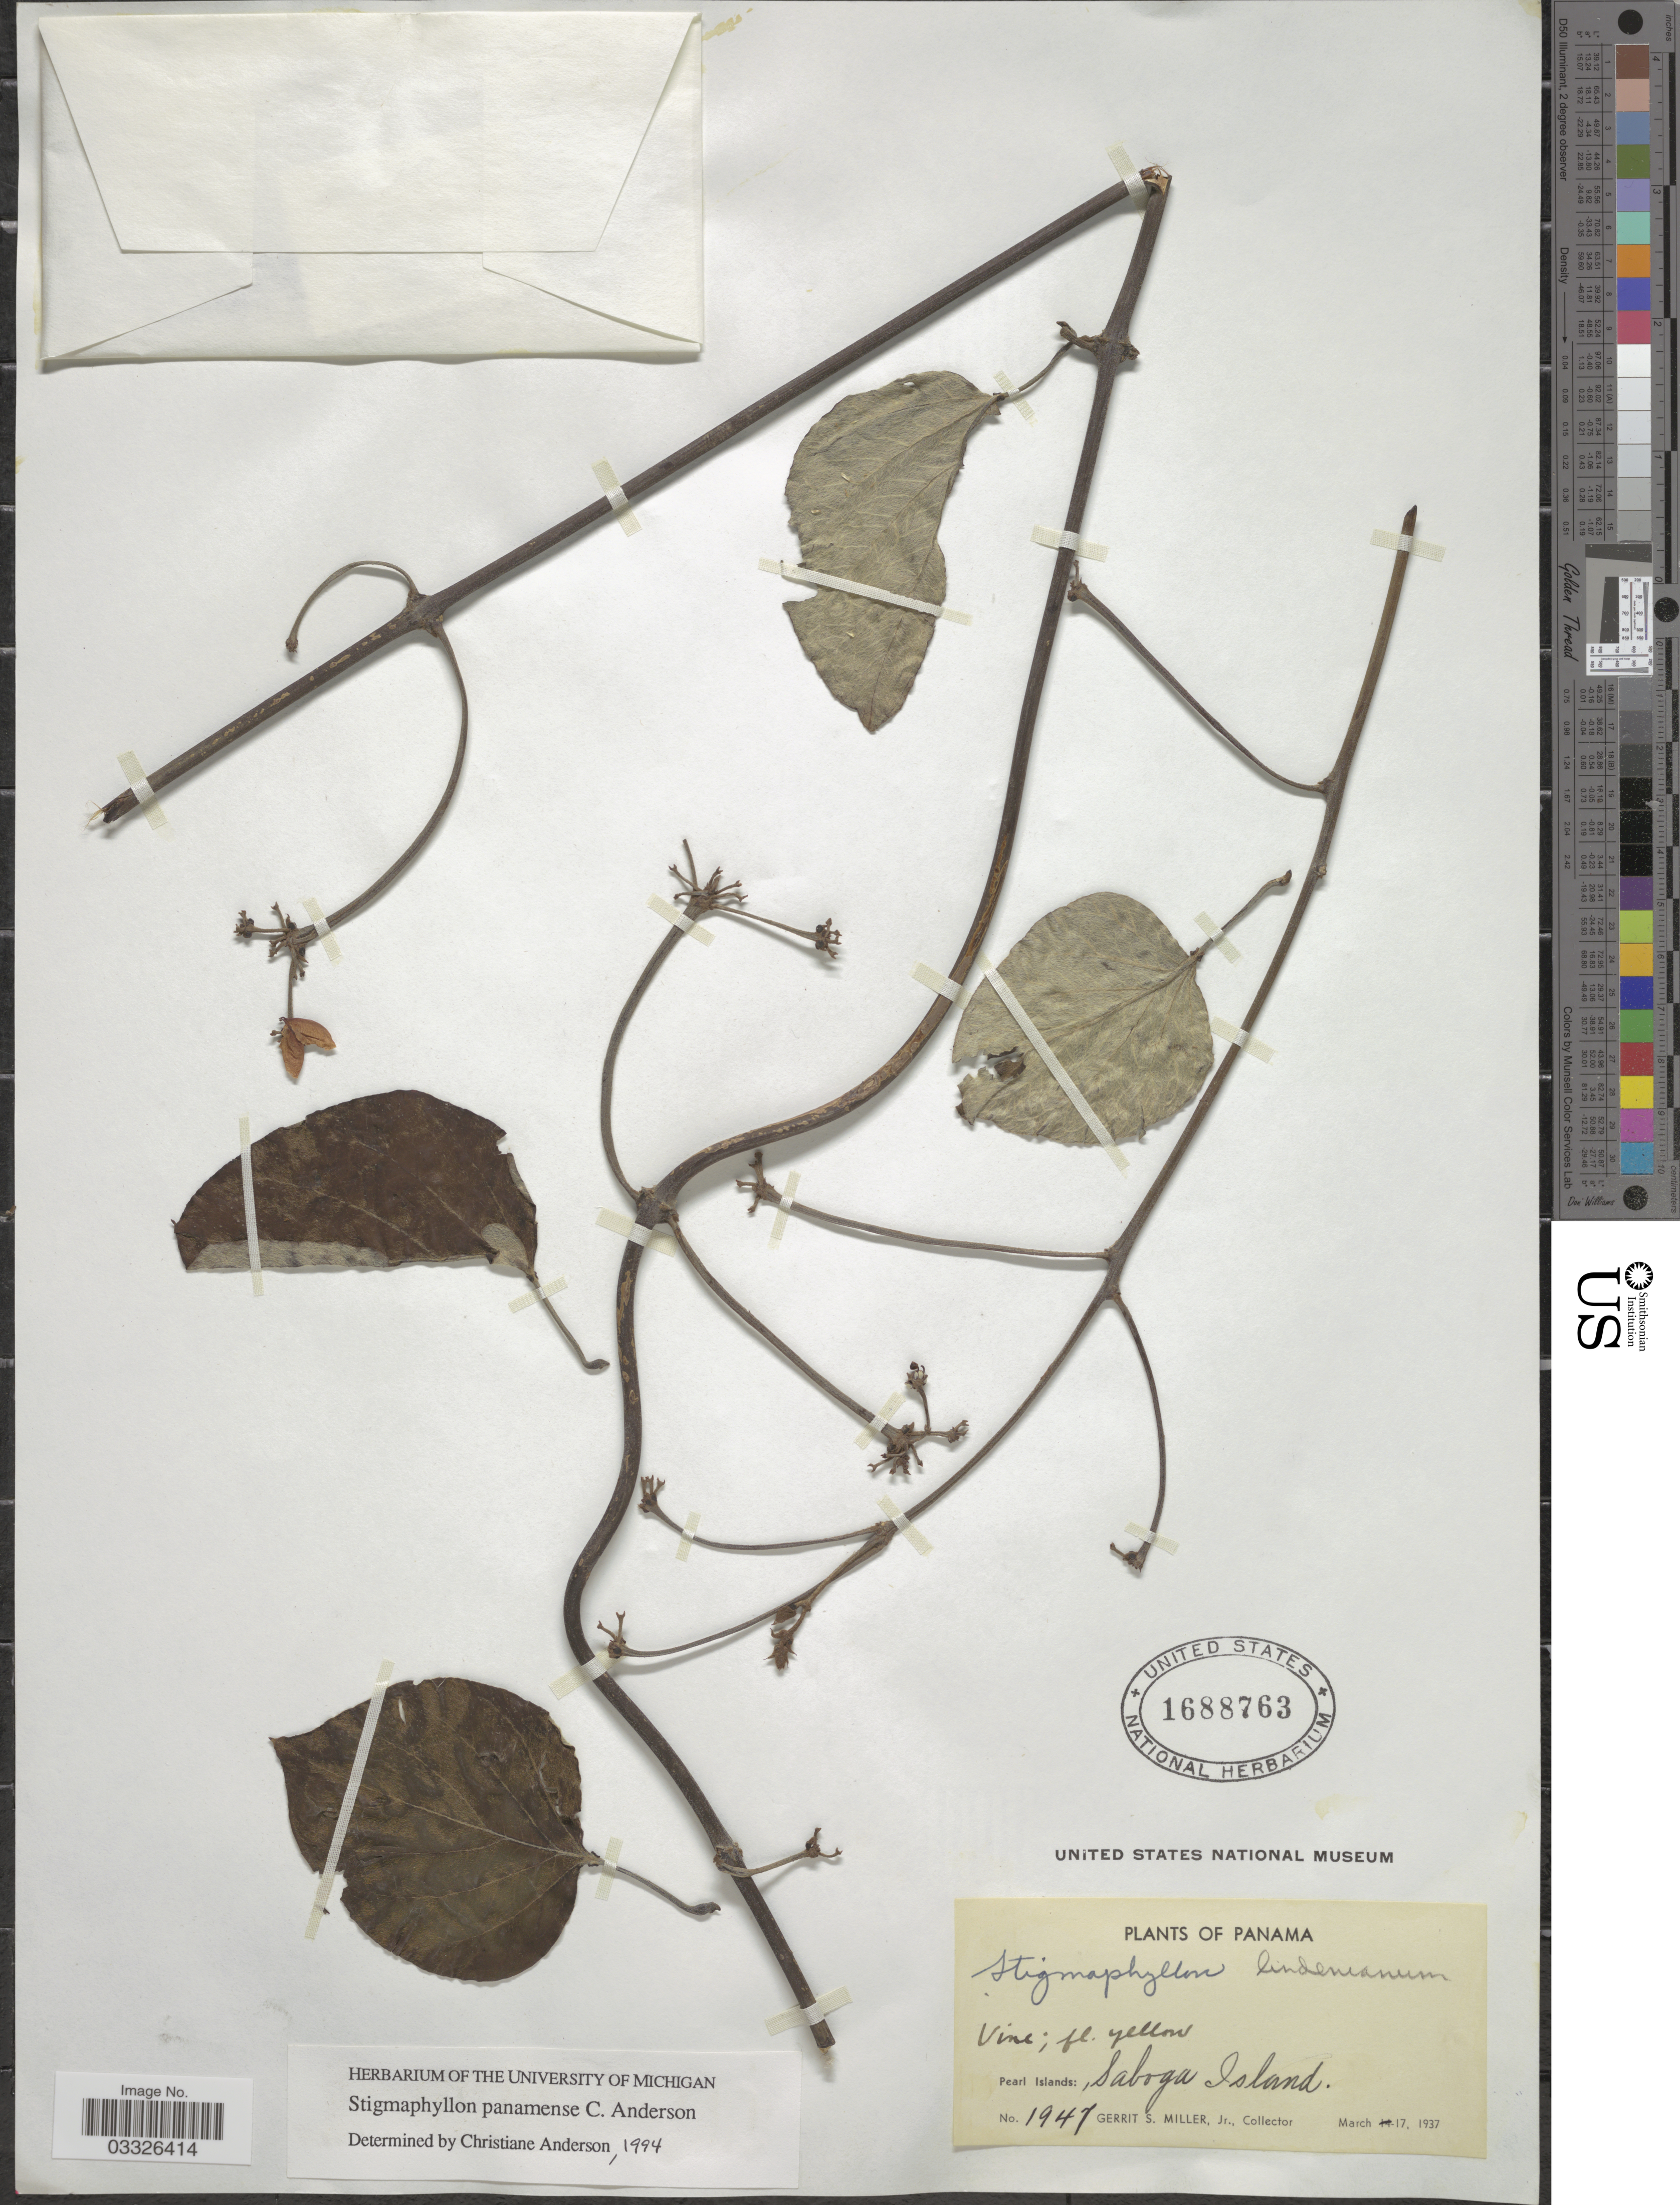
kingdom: Plantae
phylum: Tracheophyta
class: Magnoliopsida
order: Malpighiales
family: Malpighiaceae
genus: Stigmaphyllon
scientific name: Stigmaphyllon panamense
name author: C.E. Anderson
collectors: G. S. Miller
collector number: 1947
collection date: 1937-03-17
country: Panama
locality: Pearl Islands: , Saboga Island.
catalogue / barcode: US 1688763